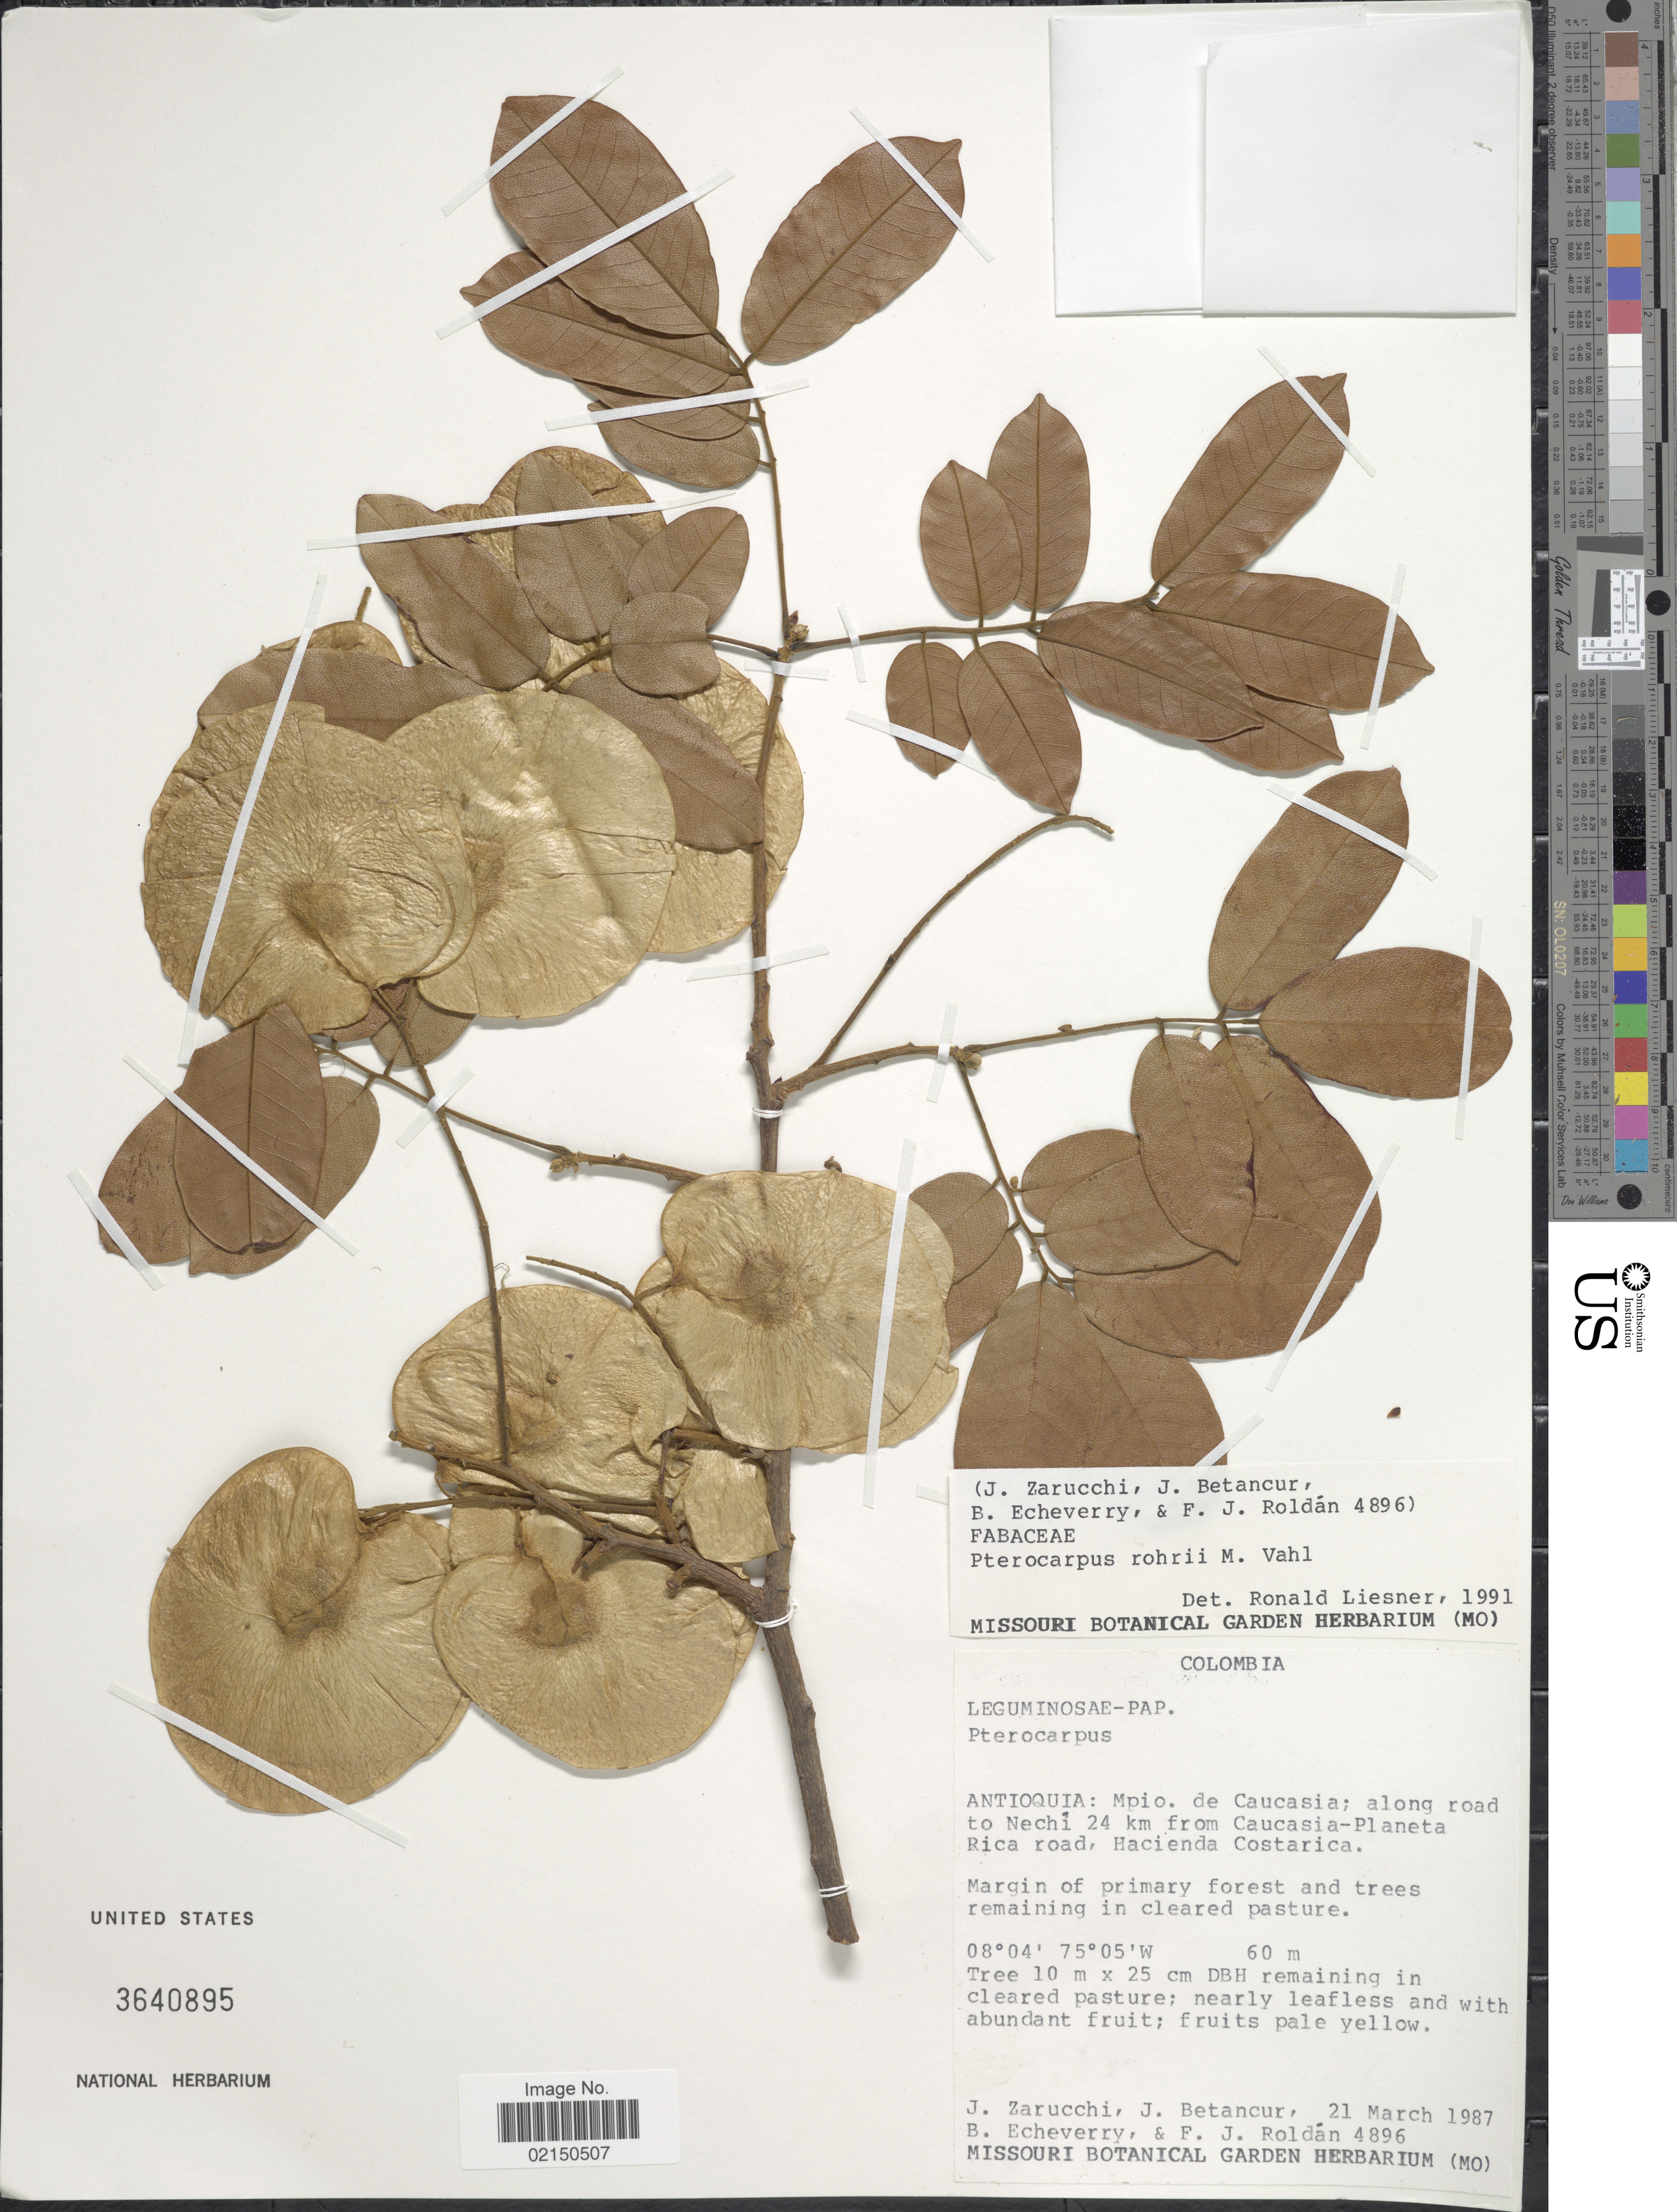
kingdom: Plantae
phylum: Tracheophyta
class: Magnoliopsida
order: Fabales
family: Fabaceae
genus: Pterocarpus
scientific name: Pterocarpus rufescens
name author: Benth.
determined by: Klitgaard, B. B.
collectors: J. L. Zarucchi, J. Betancur, B. Echeverry & F. J. Roldán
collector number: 4896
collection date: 1987-03-21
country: Colombia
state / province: Antioquia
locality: Mpio. de Caucasia; along road to Nechi 34 km from Caucasia-Planeta Rica road, Hacienda Costarica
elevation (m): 60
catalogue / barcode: US 3640895